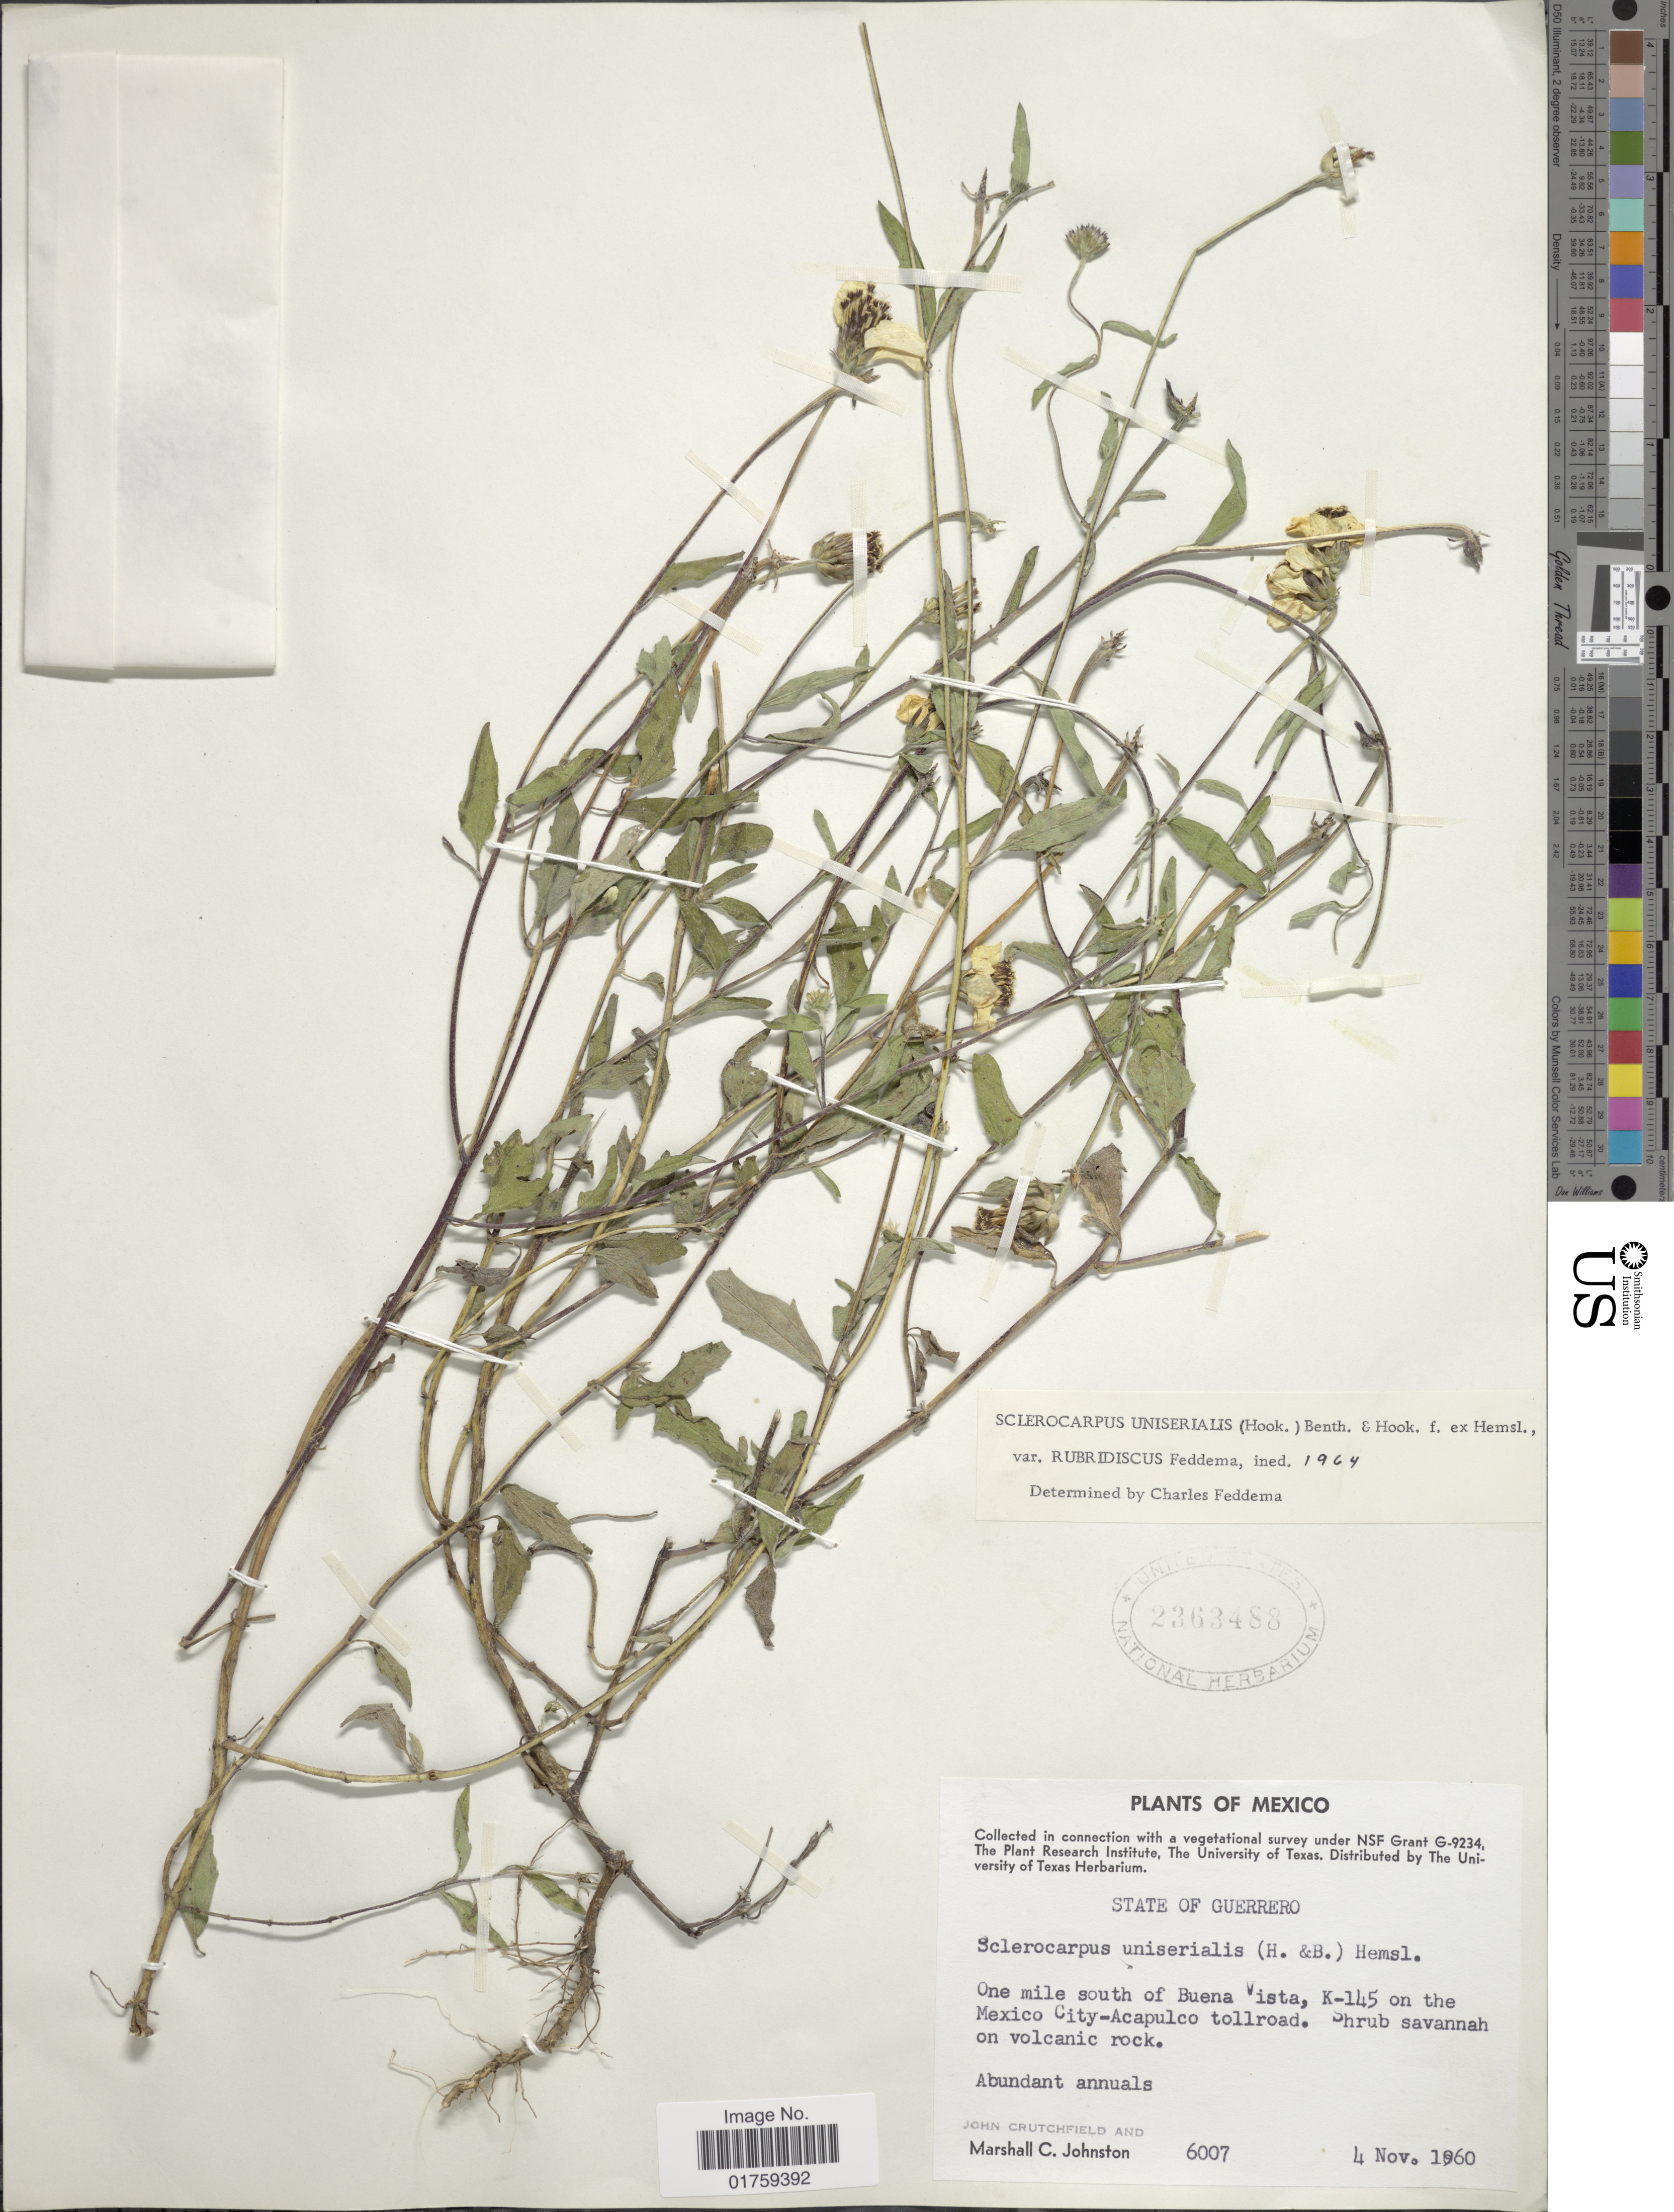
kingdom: Plantae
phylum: Tracheophyta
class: Magnoliopsida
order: Asterales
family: Asteraceae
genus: Sclerocarpus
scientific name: Sclerocarpus uniserialis var. rubridiscus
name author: Feddema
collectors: J. Crutchfield & M. Johnston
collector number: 6007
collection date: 1960-11-04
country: Mexico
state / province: Guerrero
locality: State of Guerrero. One mile south of Buena Vista, K-145 on the Mexico City-Acapulco tollroad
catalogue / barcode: US 2363488